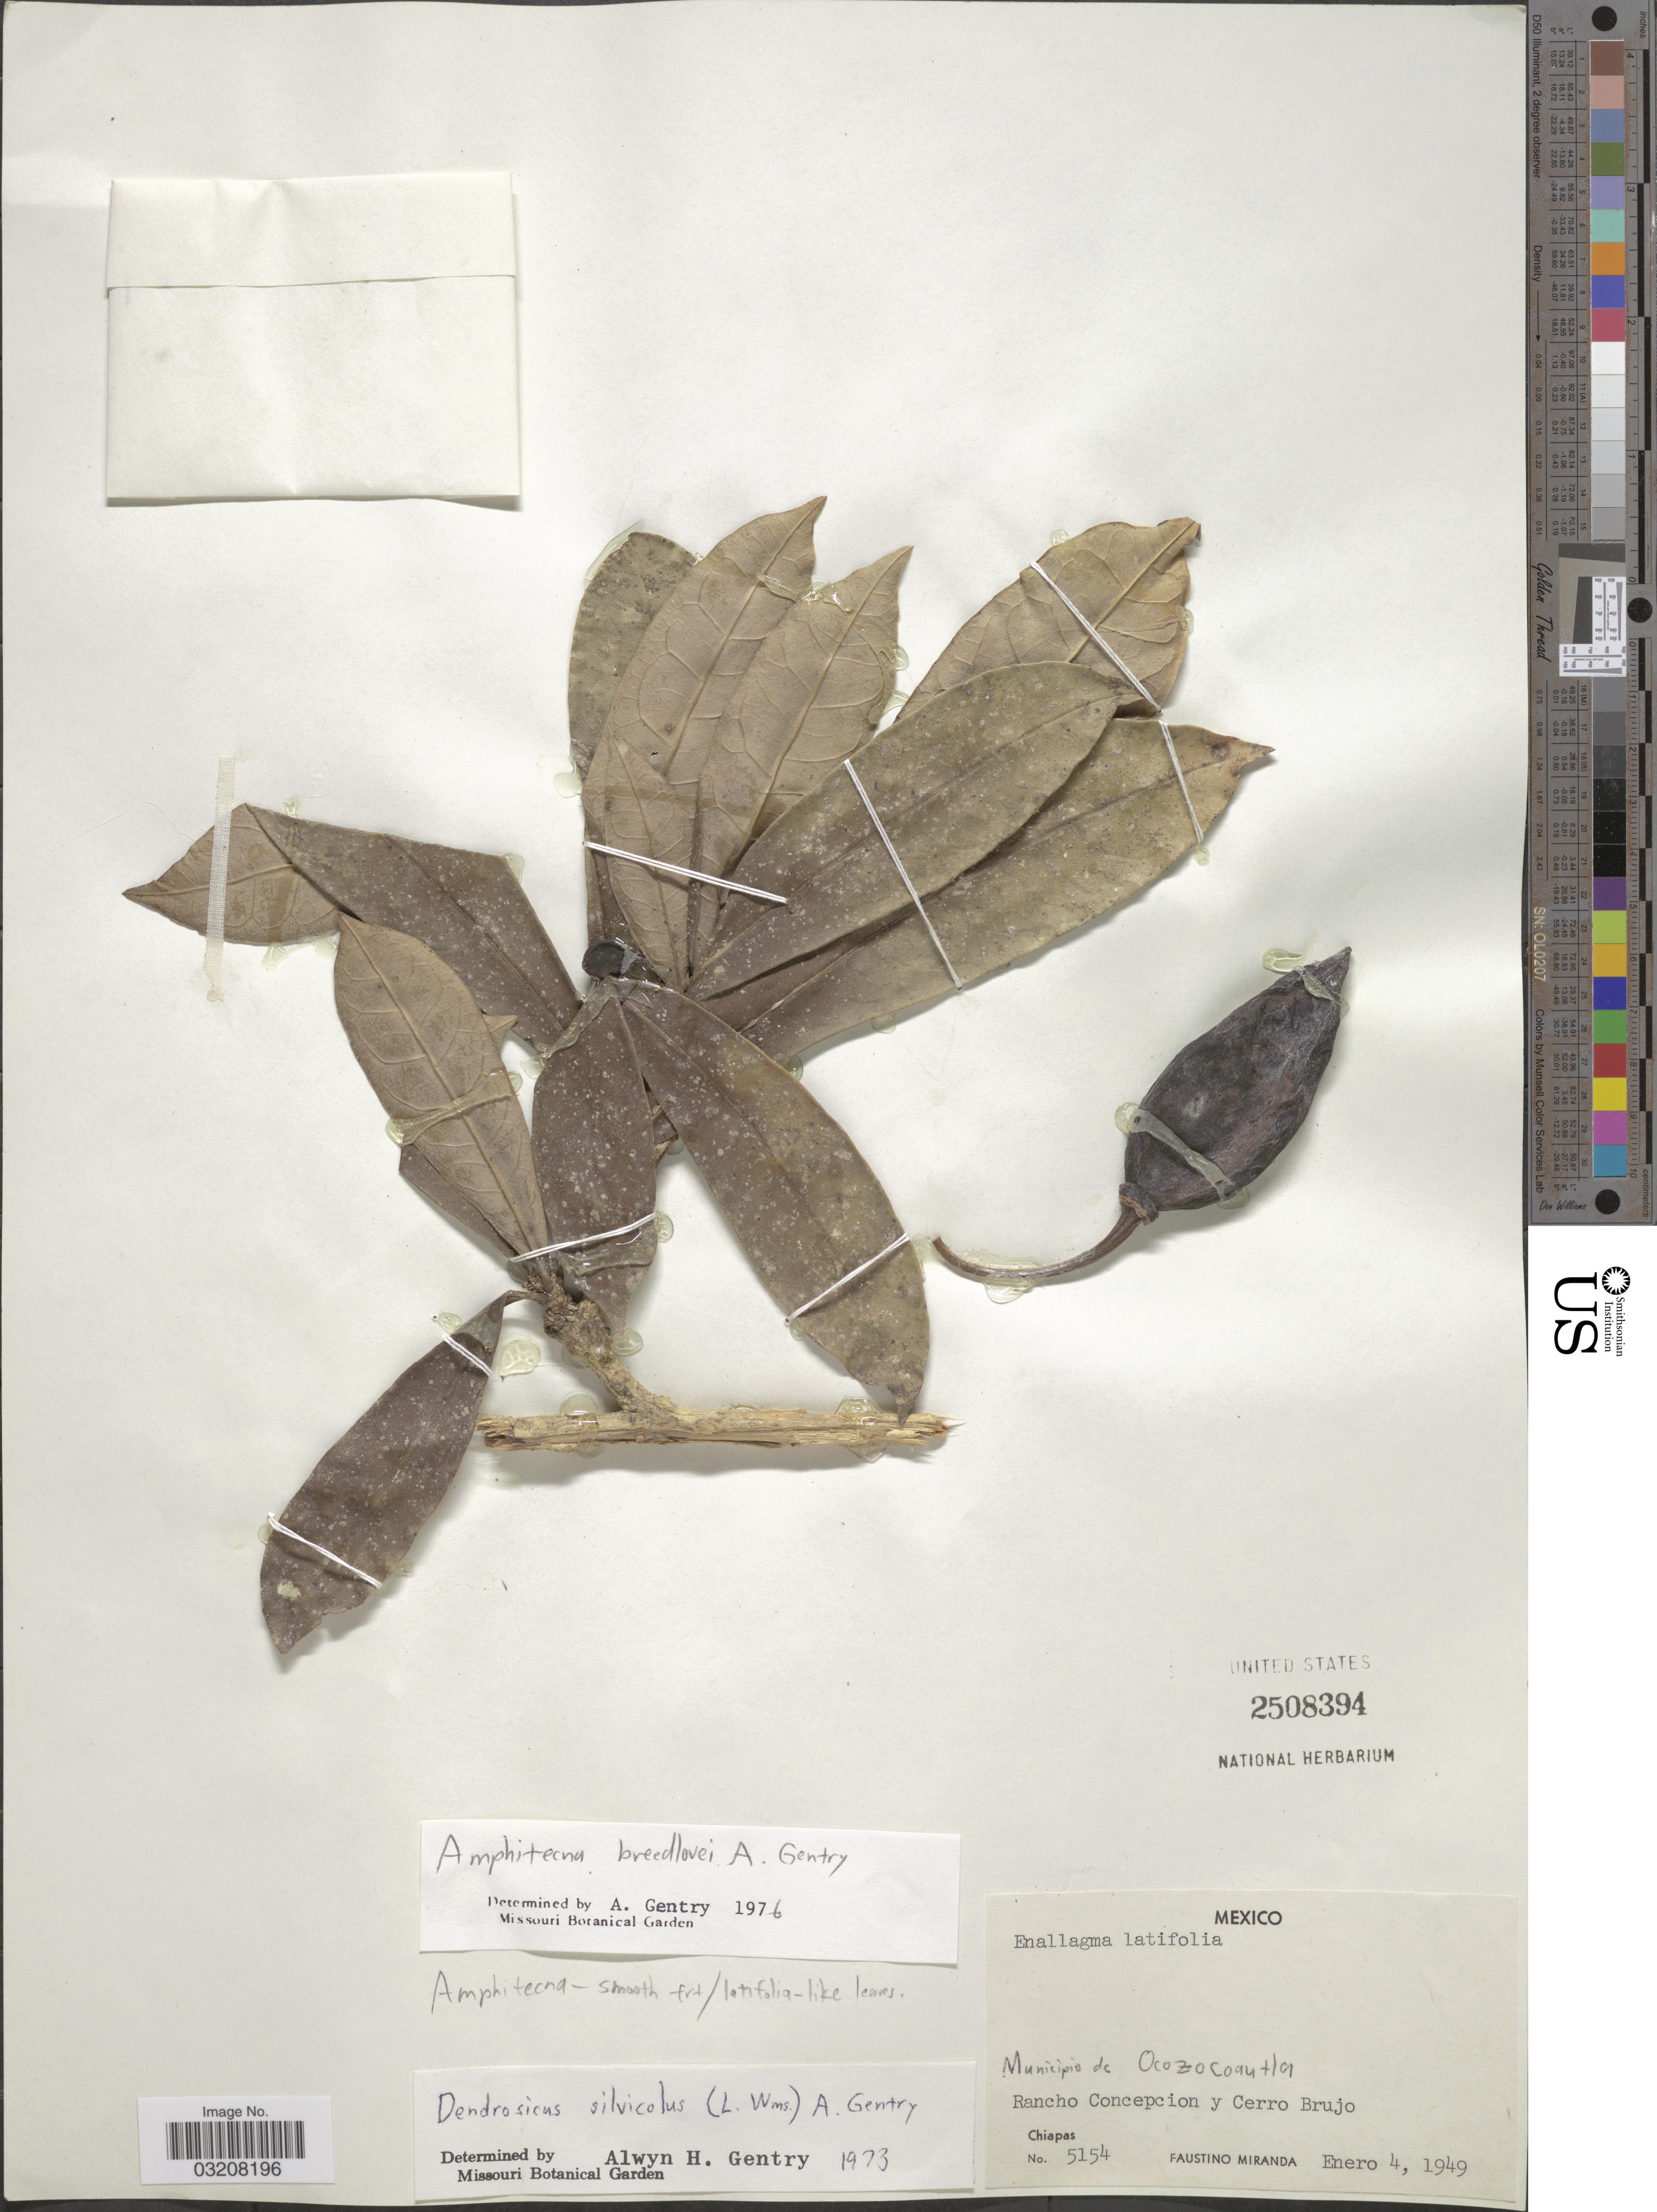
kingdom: Plantae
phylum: Tracheophyta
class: Magnoliopsida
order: Lamiales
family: Bignoniaceae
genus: Amphitecna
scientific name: Amphitecna breedlovei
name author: A.H. Gentry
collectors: F. Miranda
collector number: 5154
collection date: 1949-01-04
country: Mexico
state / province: Chiapas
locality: Municipio de Ocozocoautla. Rancho Concepcion y Cerro Brujo.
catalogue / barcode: US 2508394